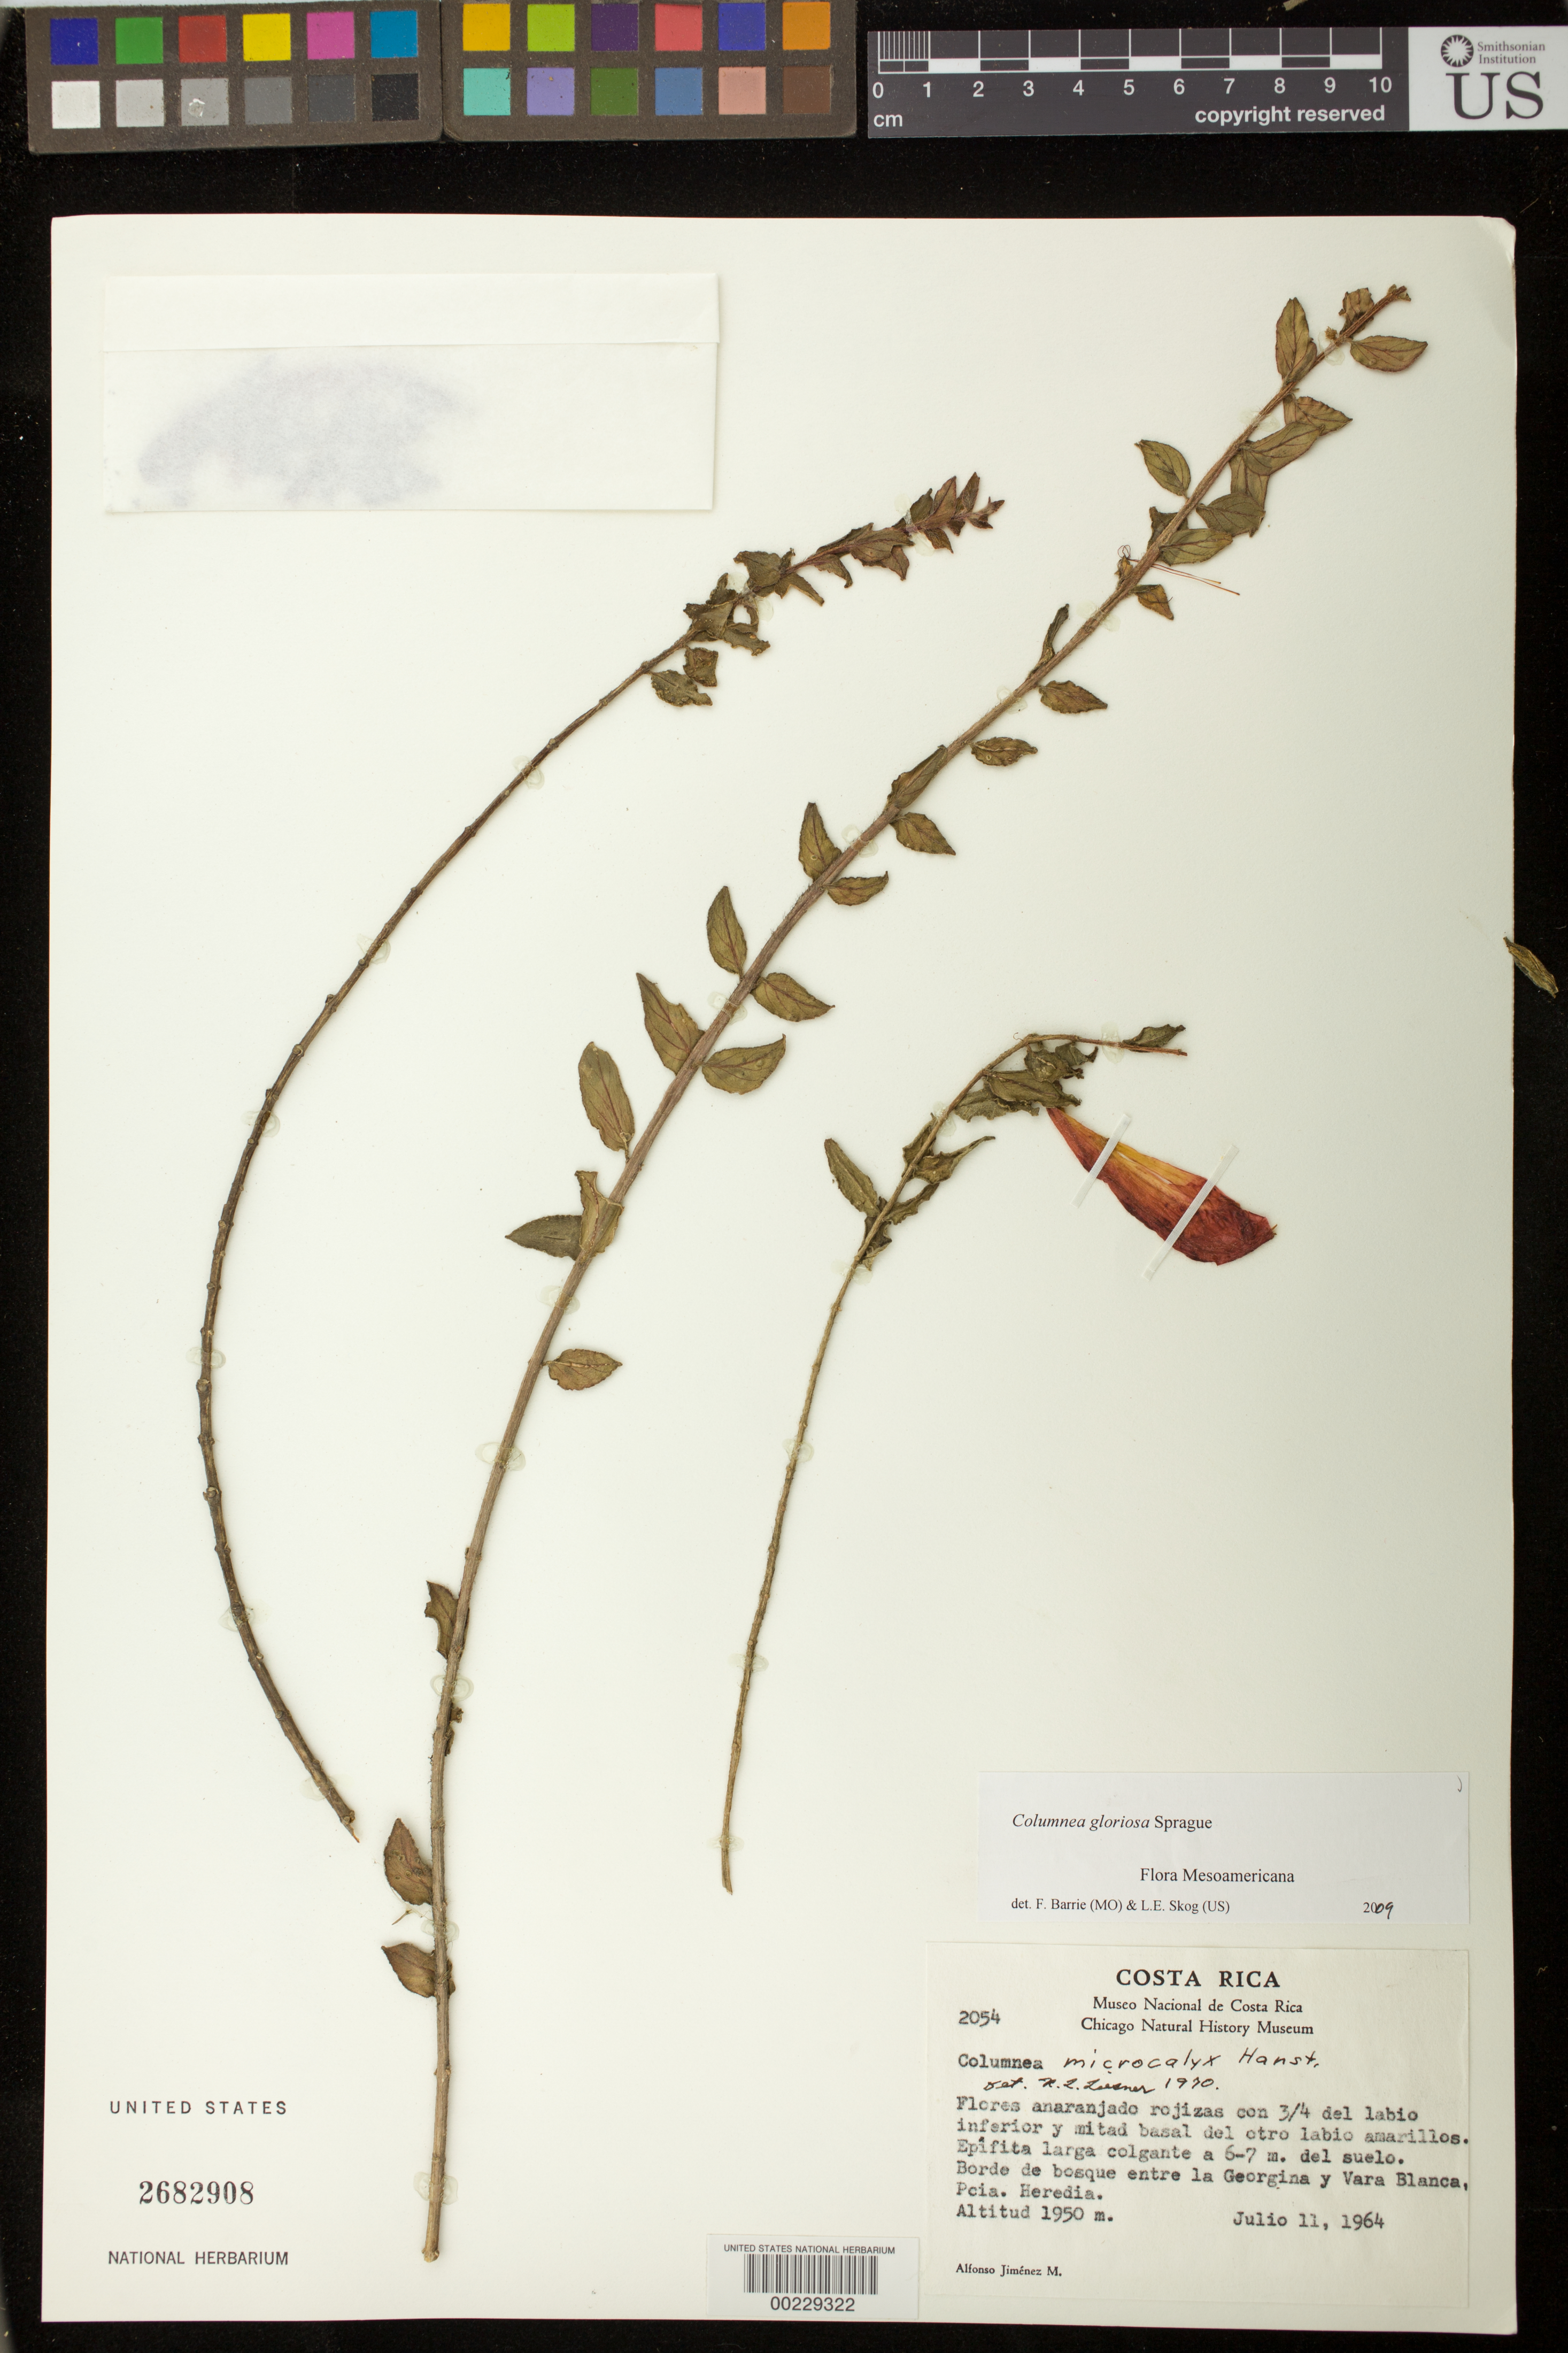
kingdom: Plantae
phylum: Tracheophyta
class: Magnoliopsida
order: Lamiales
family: Gesneriaceae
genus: Columnea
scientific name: Columnea gloriosa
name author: Sprague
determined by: Barrie, F. R.; Skog, Laurence E.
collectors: A. Jiménez M.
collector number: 2054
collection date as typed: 11 Jul 1964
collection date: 1964-07-11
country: Costa Rica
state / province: Heredia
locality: Entre la Georgina y Vara Blanca, Pcia. Heredia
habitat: Edge of forest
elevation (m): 1950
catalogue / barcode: US 2682908